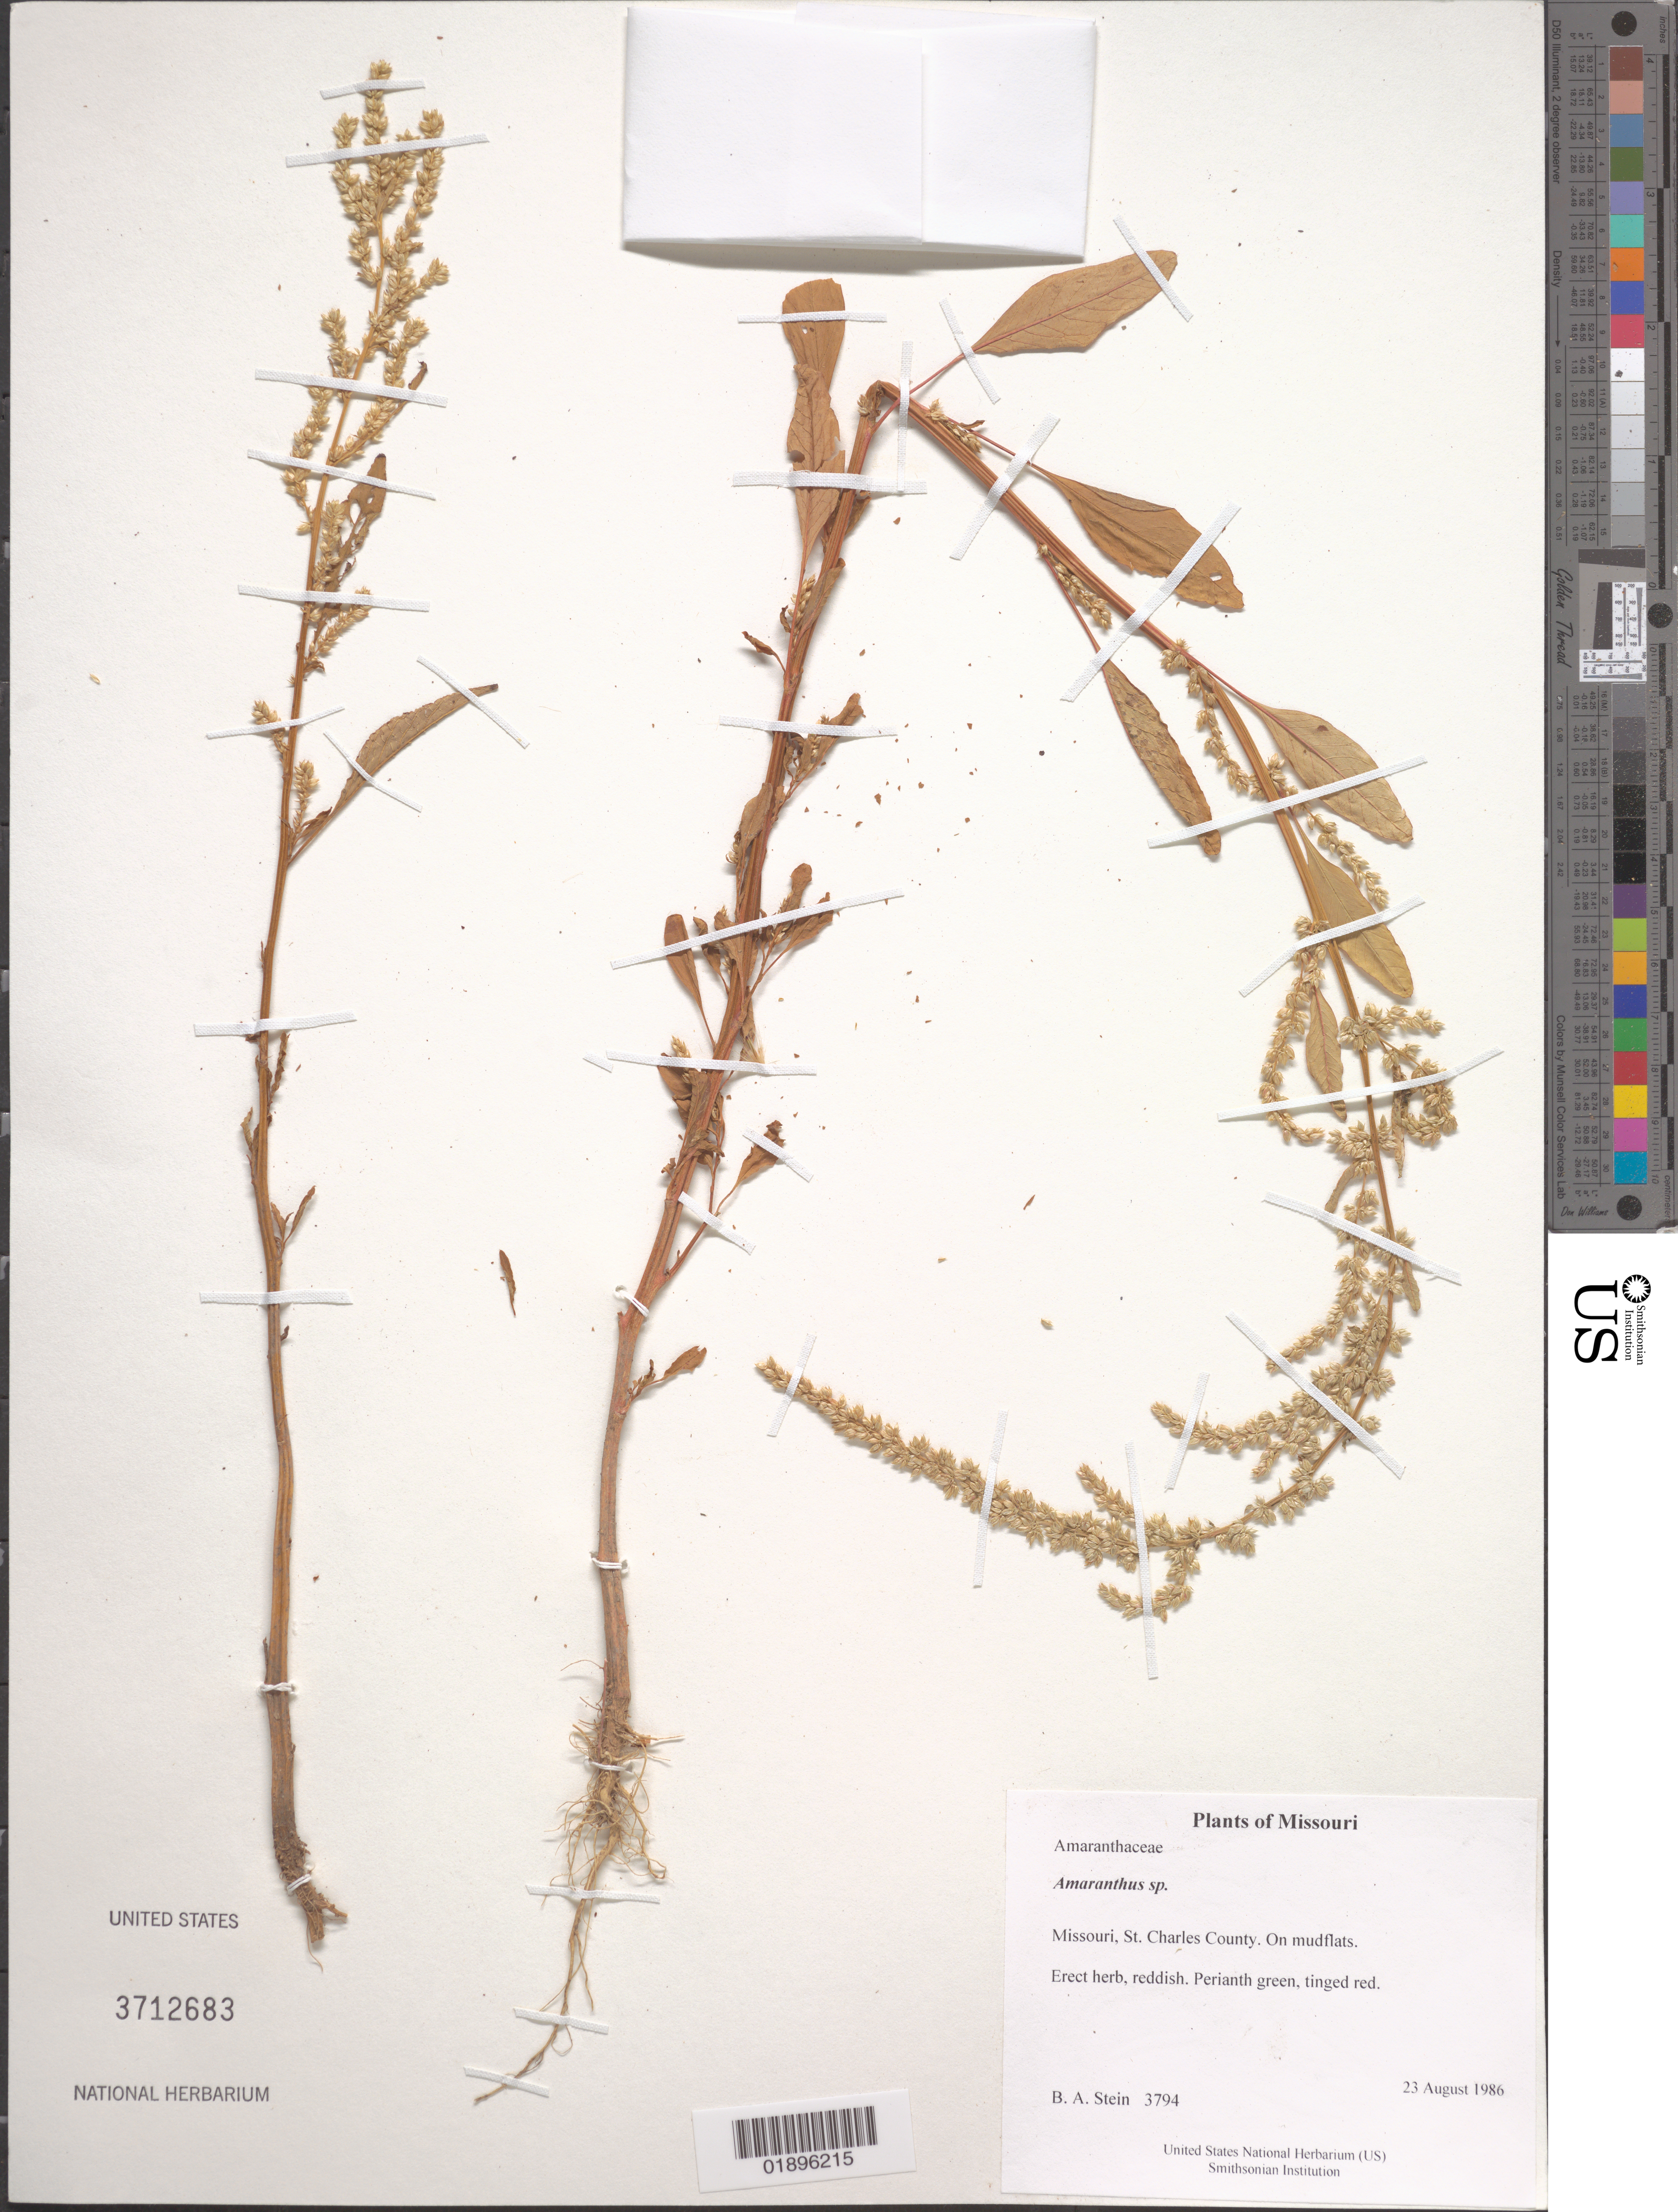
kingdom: Plantae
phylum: Tracheophyta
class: Magnoliopsida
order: Caryophyllales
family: Amaranthaceae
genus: Amaranthus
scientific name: Amaranthus sp.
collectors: B. A. Stein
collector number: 3794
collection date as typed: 23 August 1986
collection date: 1986-08-23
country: United States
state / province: Missouri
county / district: St. Charles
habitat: On mudflats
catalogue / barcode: US 3712683